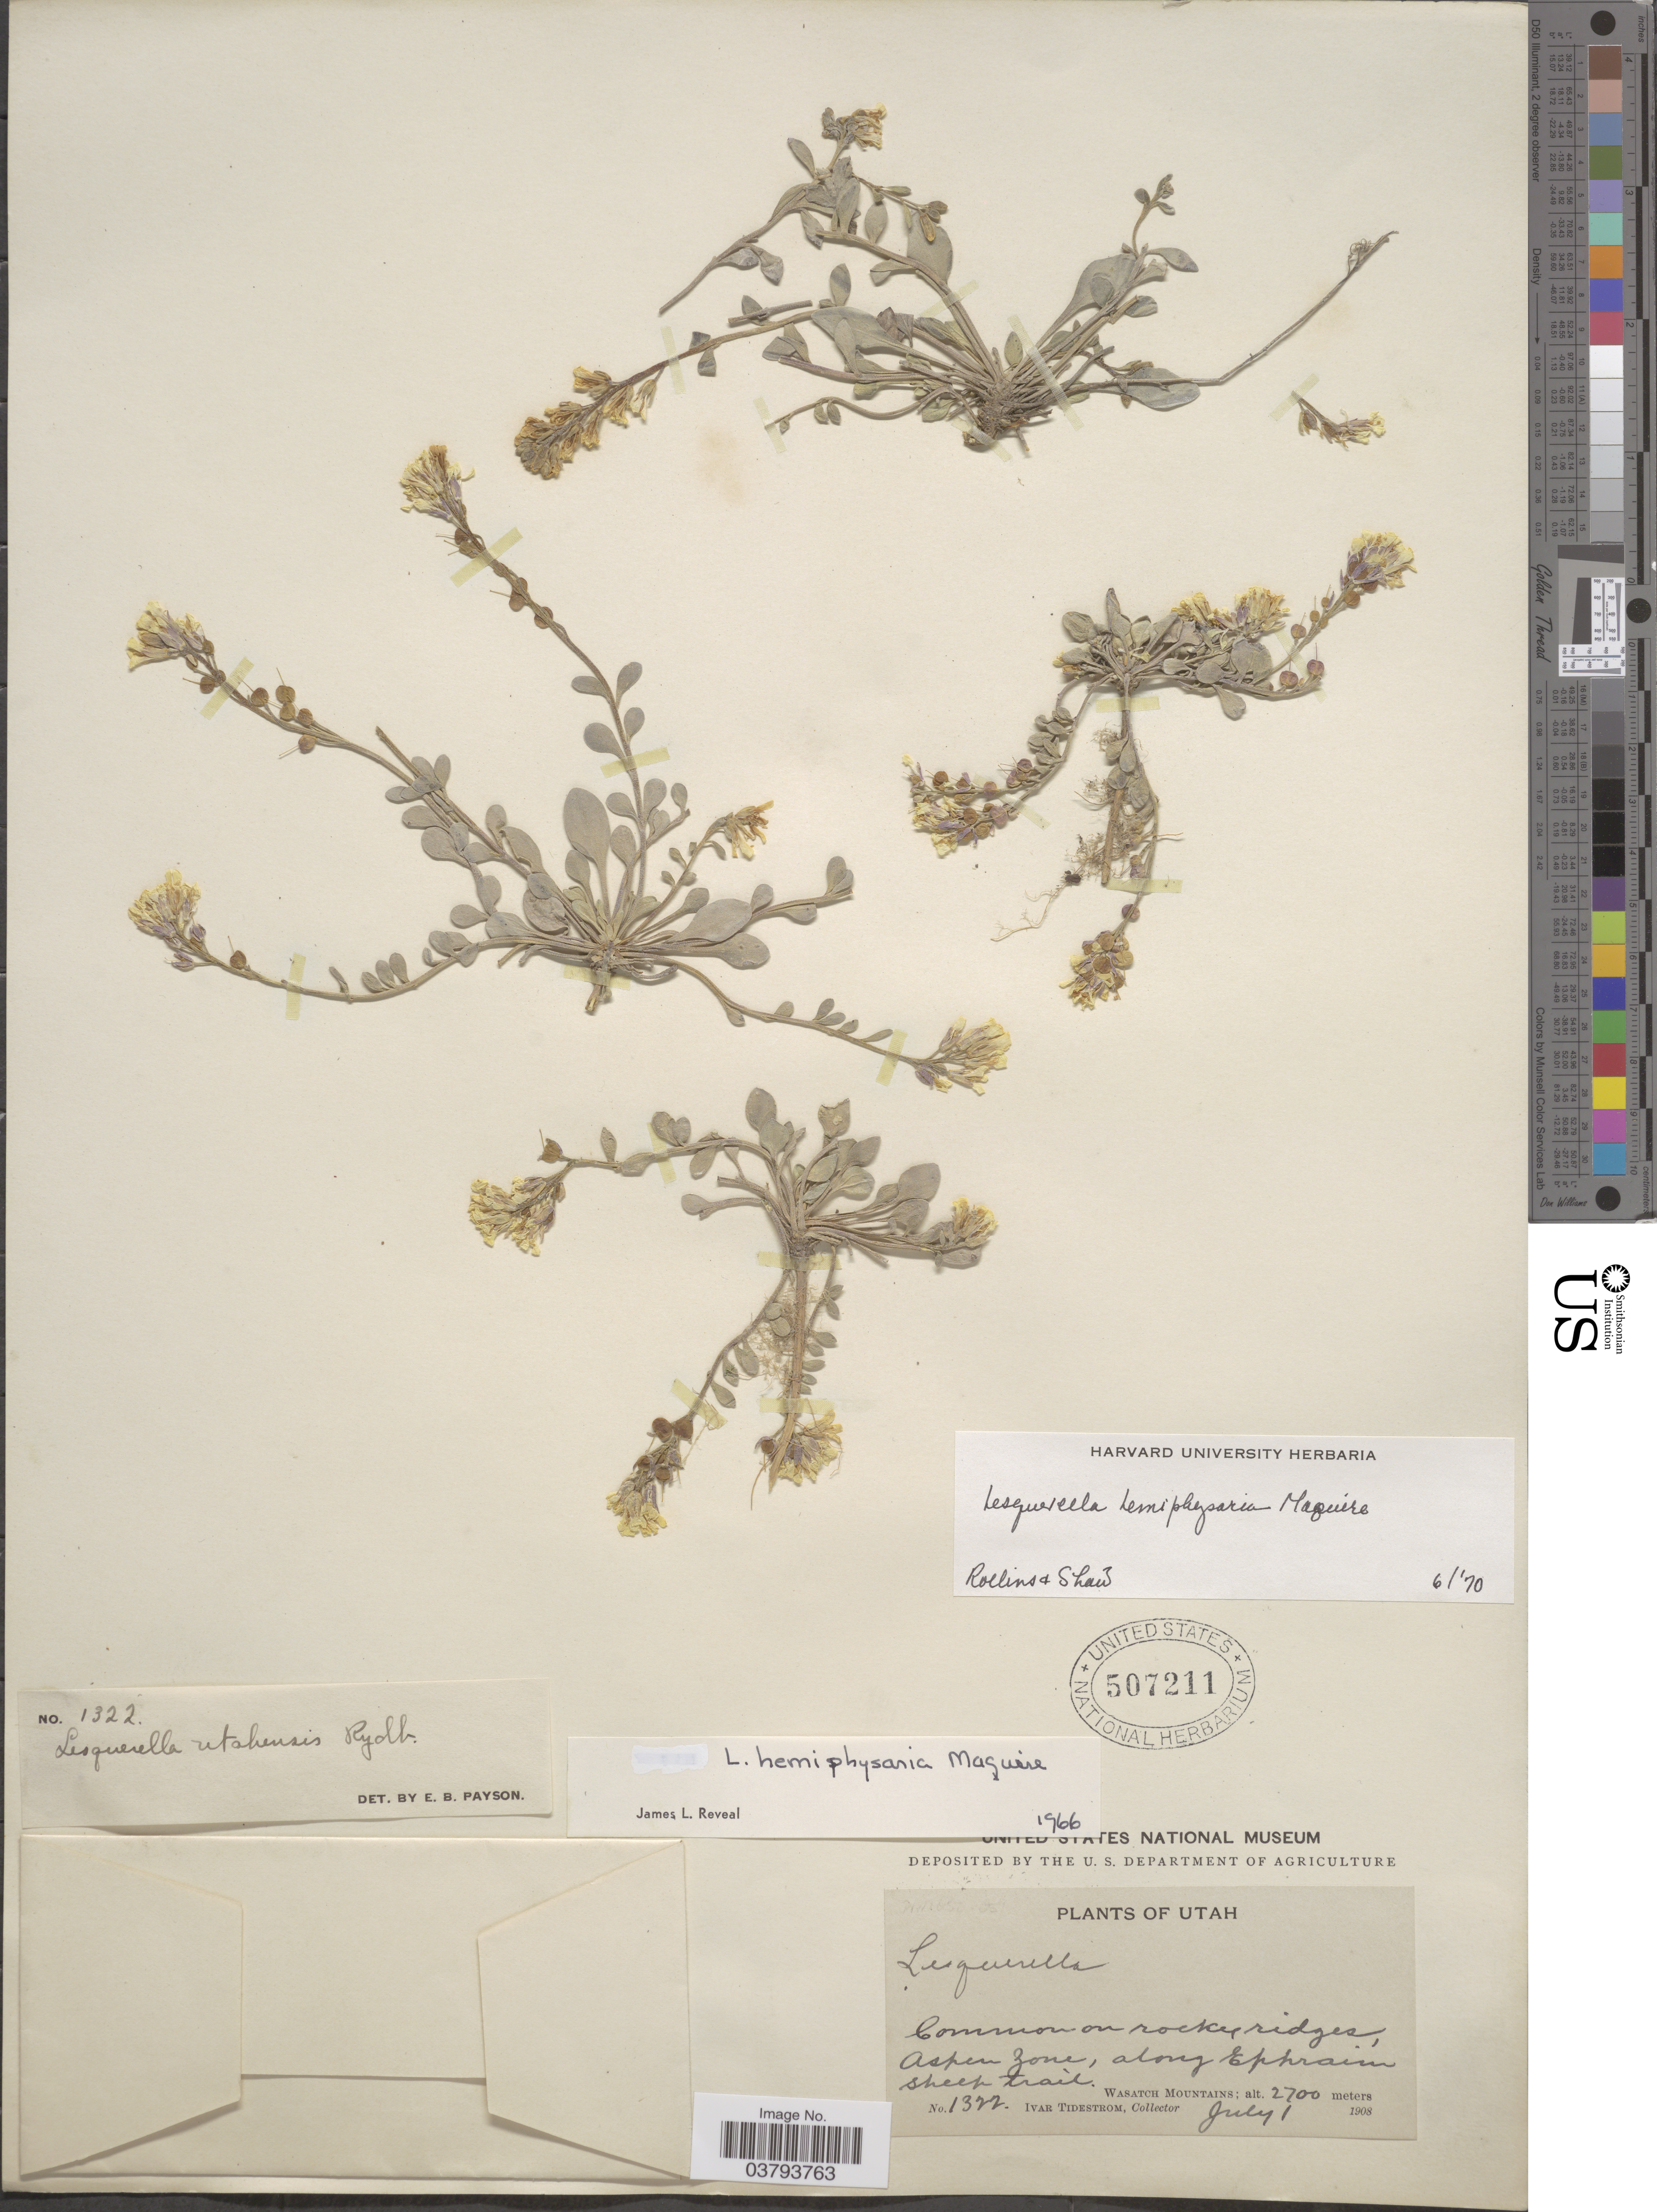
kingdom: Plantae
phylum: Tracheophyta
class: Magnoliopsida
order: Brassicales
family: Brassicaceae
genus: Lesquerella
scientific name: Lesquerella hemiphysaria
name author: Maguire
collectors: I. F. Tidestrom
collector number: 1322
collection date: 1908-07-01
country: United States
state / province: Utah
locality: Common on rocky ridges, Aspen zone, along Ephraim sheep trail. Wasatch Mountains.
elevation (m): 2700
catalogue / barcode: US 507211